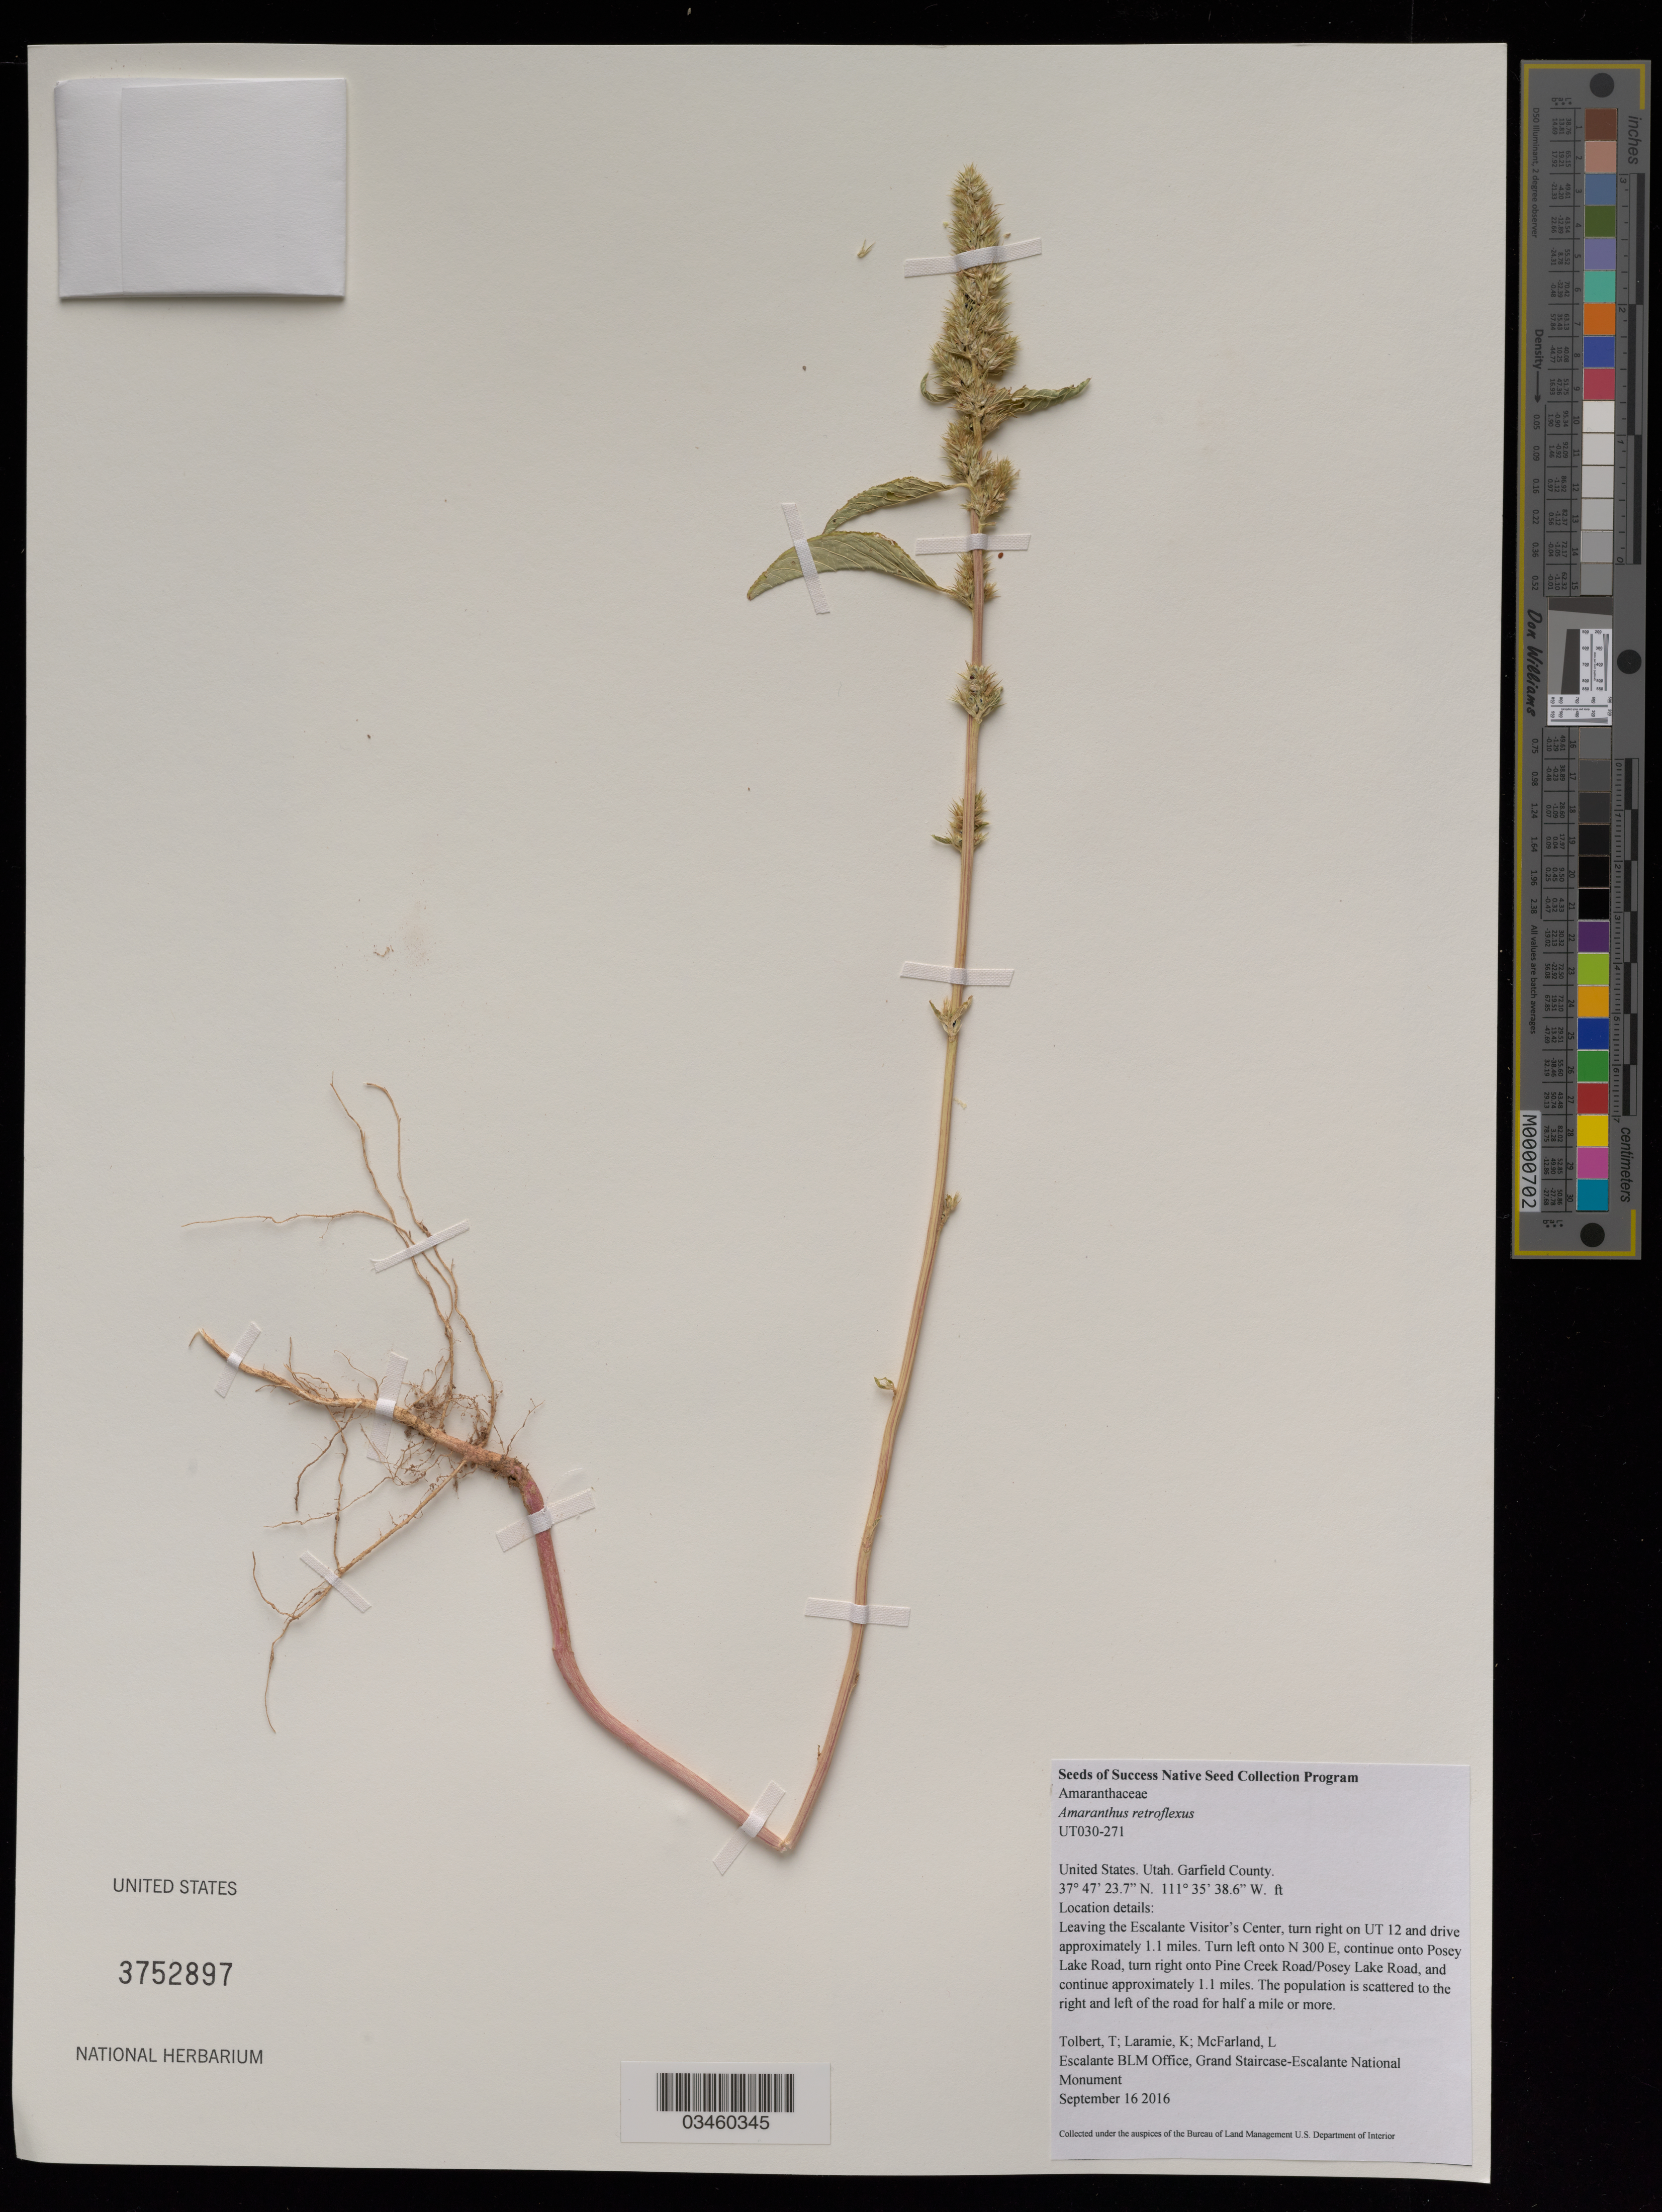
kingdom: Plantae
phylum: Tracheophyta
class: Magnoliopsida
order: Caryophyllales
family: Amaranthaceae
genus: Amaranthus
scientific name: Amaranthus retroflexus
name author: L.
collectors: T. Tolbert, K. Laramie & L. McFarland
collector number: UT030-271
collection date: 2016-09-16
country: United States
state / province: Utah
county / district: Garfield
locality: Escalante, approx. 1.1 mi on Pine Creek Rd/ Rosey Lake Rd.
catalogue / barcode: US 3752897